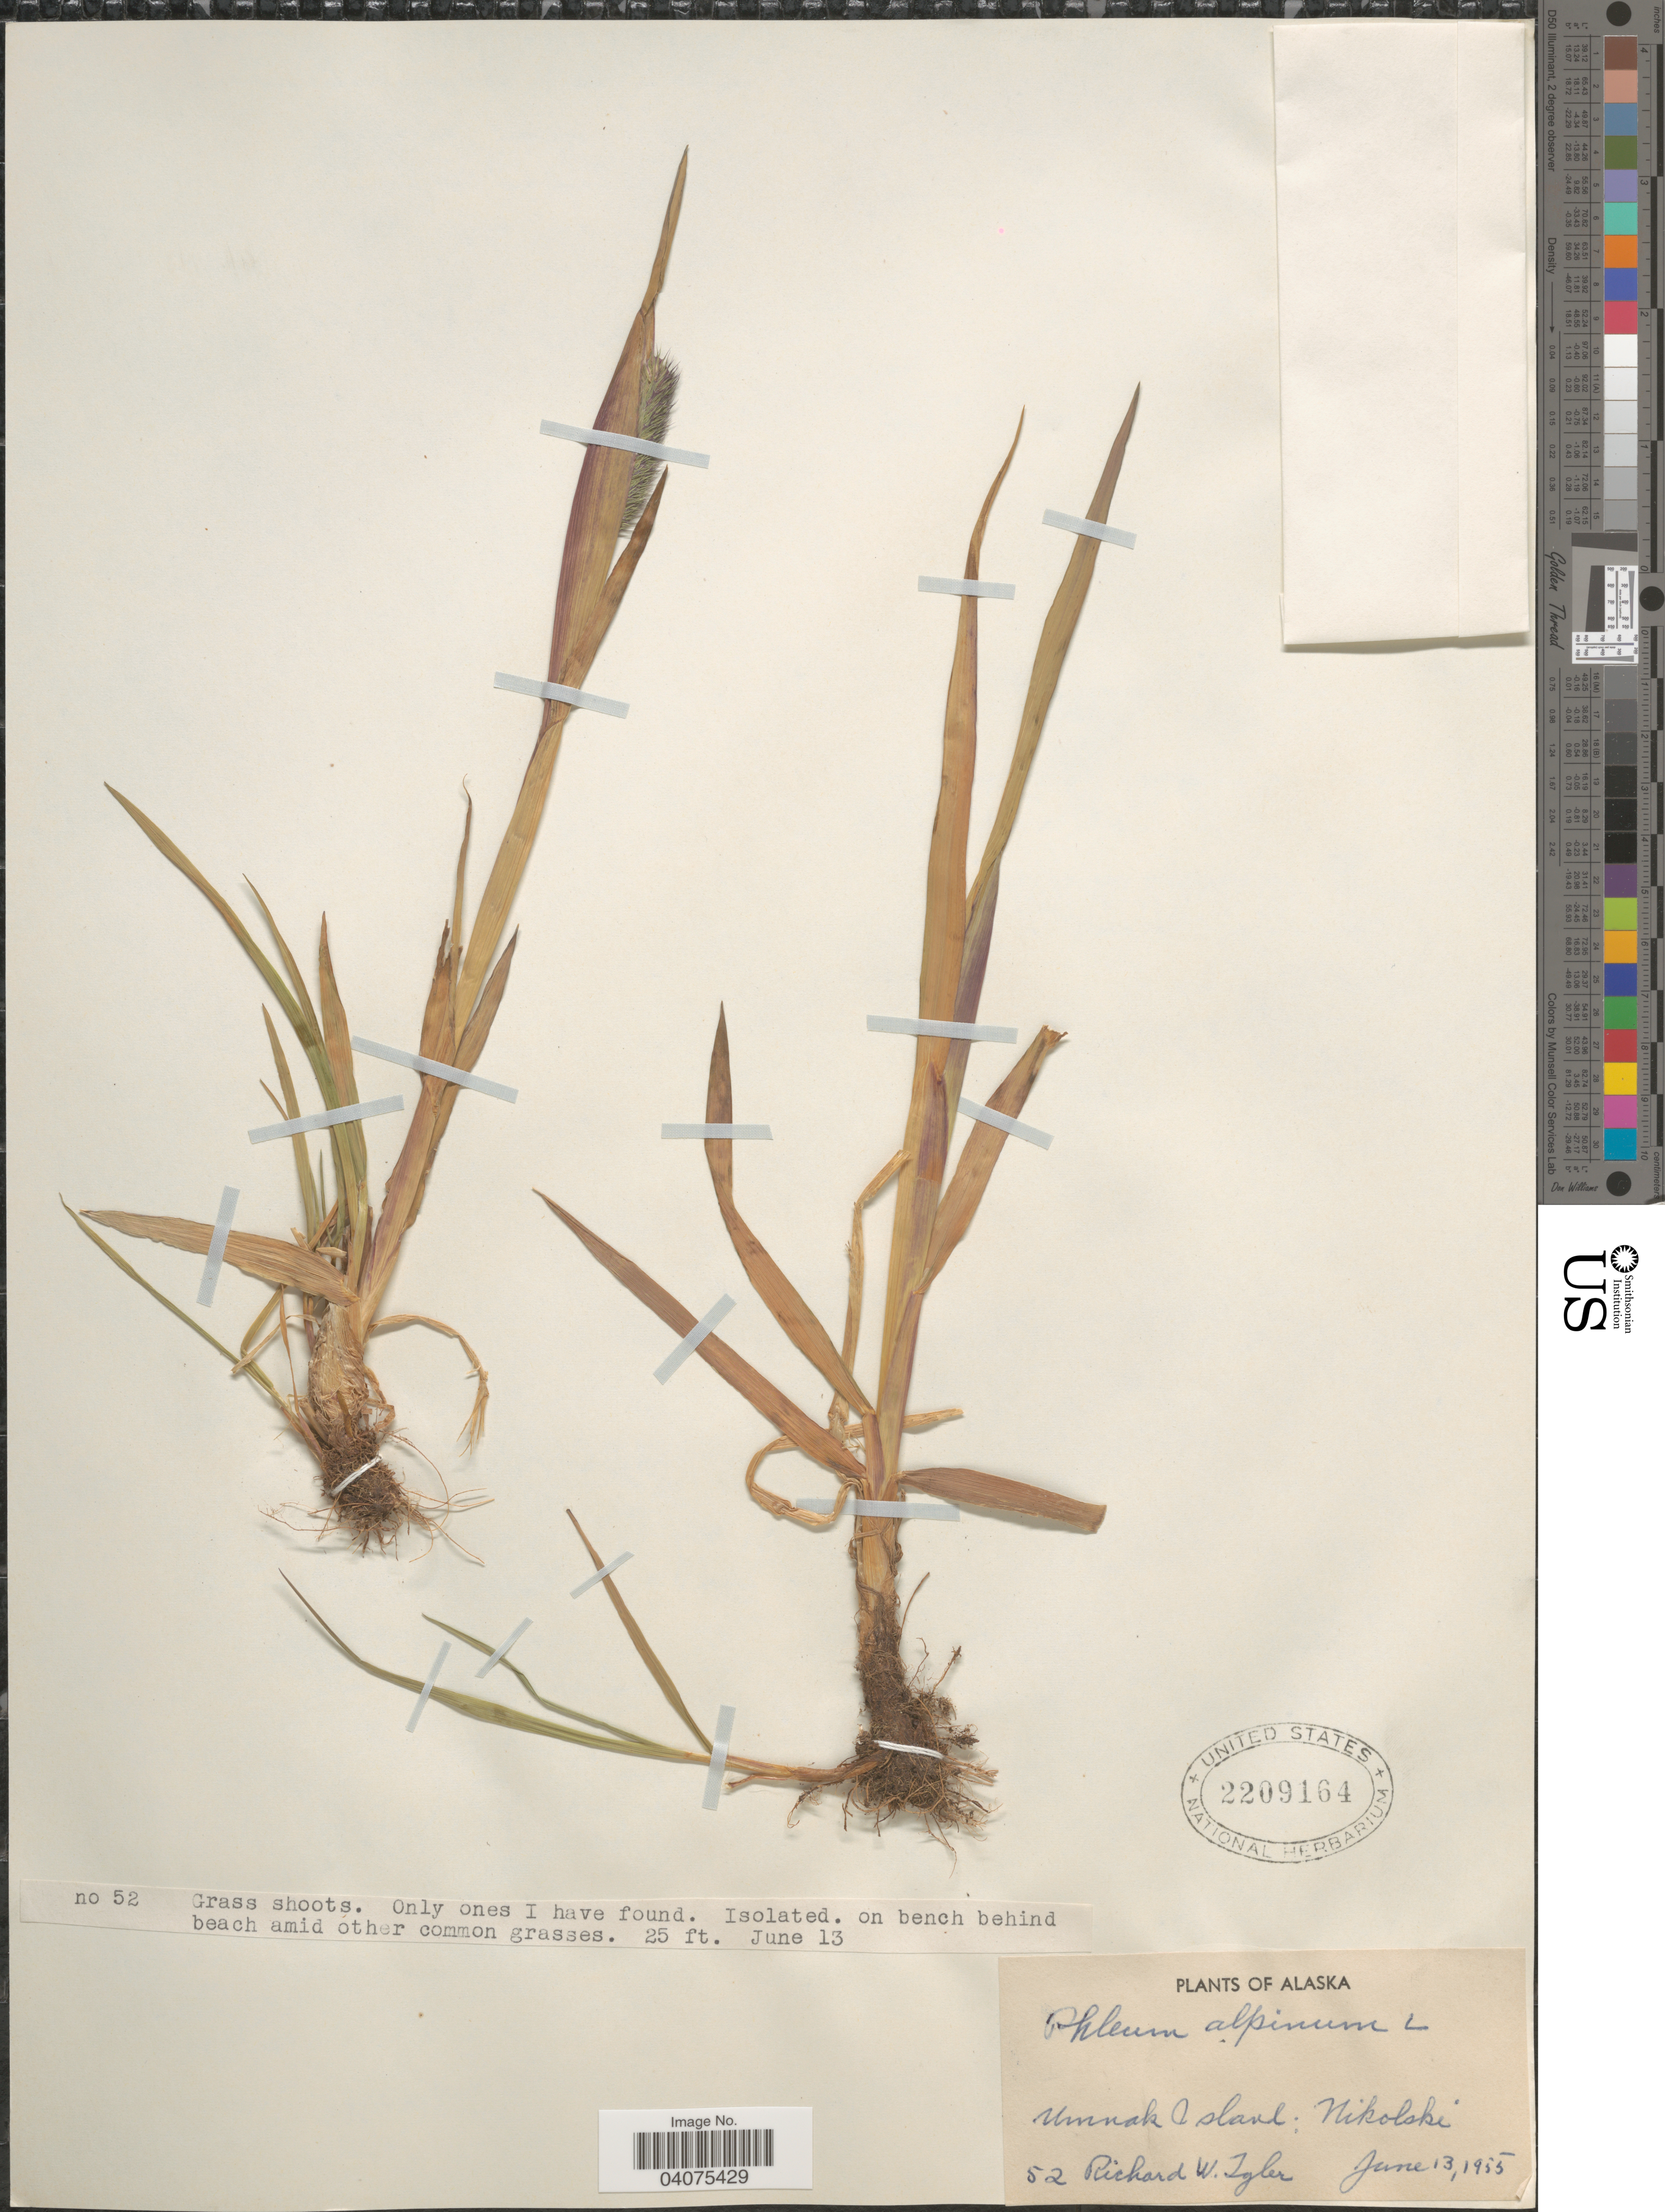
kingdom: Plantae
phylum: Tracheophyta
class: Liliopsida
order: Poales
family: Poaceae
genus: Phleum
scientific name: Phleum alpinum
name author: L.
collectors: R. Igler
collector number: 52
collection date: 1955-06-13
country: United States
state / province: Alaska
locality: Umnak Island: Nikolski.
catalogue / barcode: US 2209164